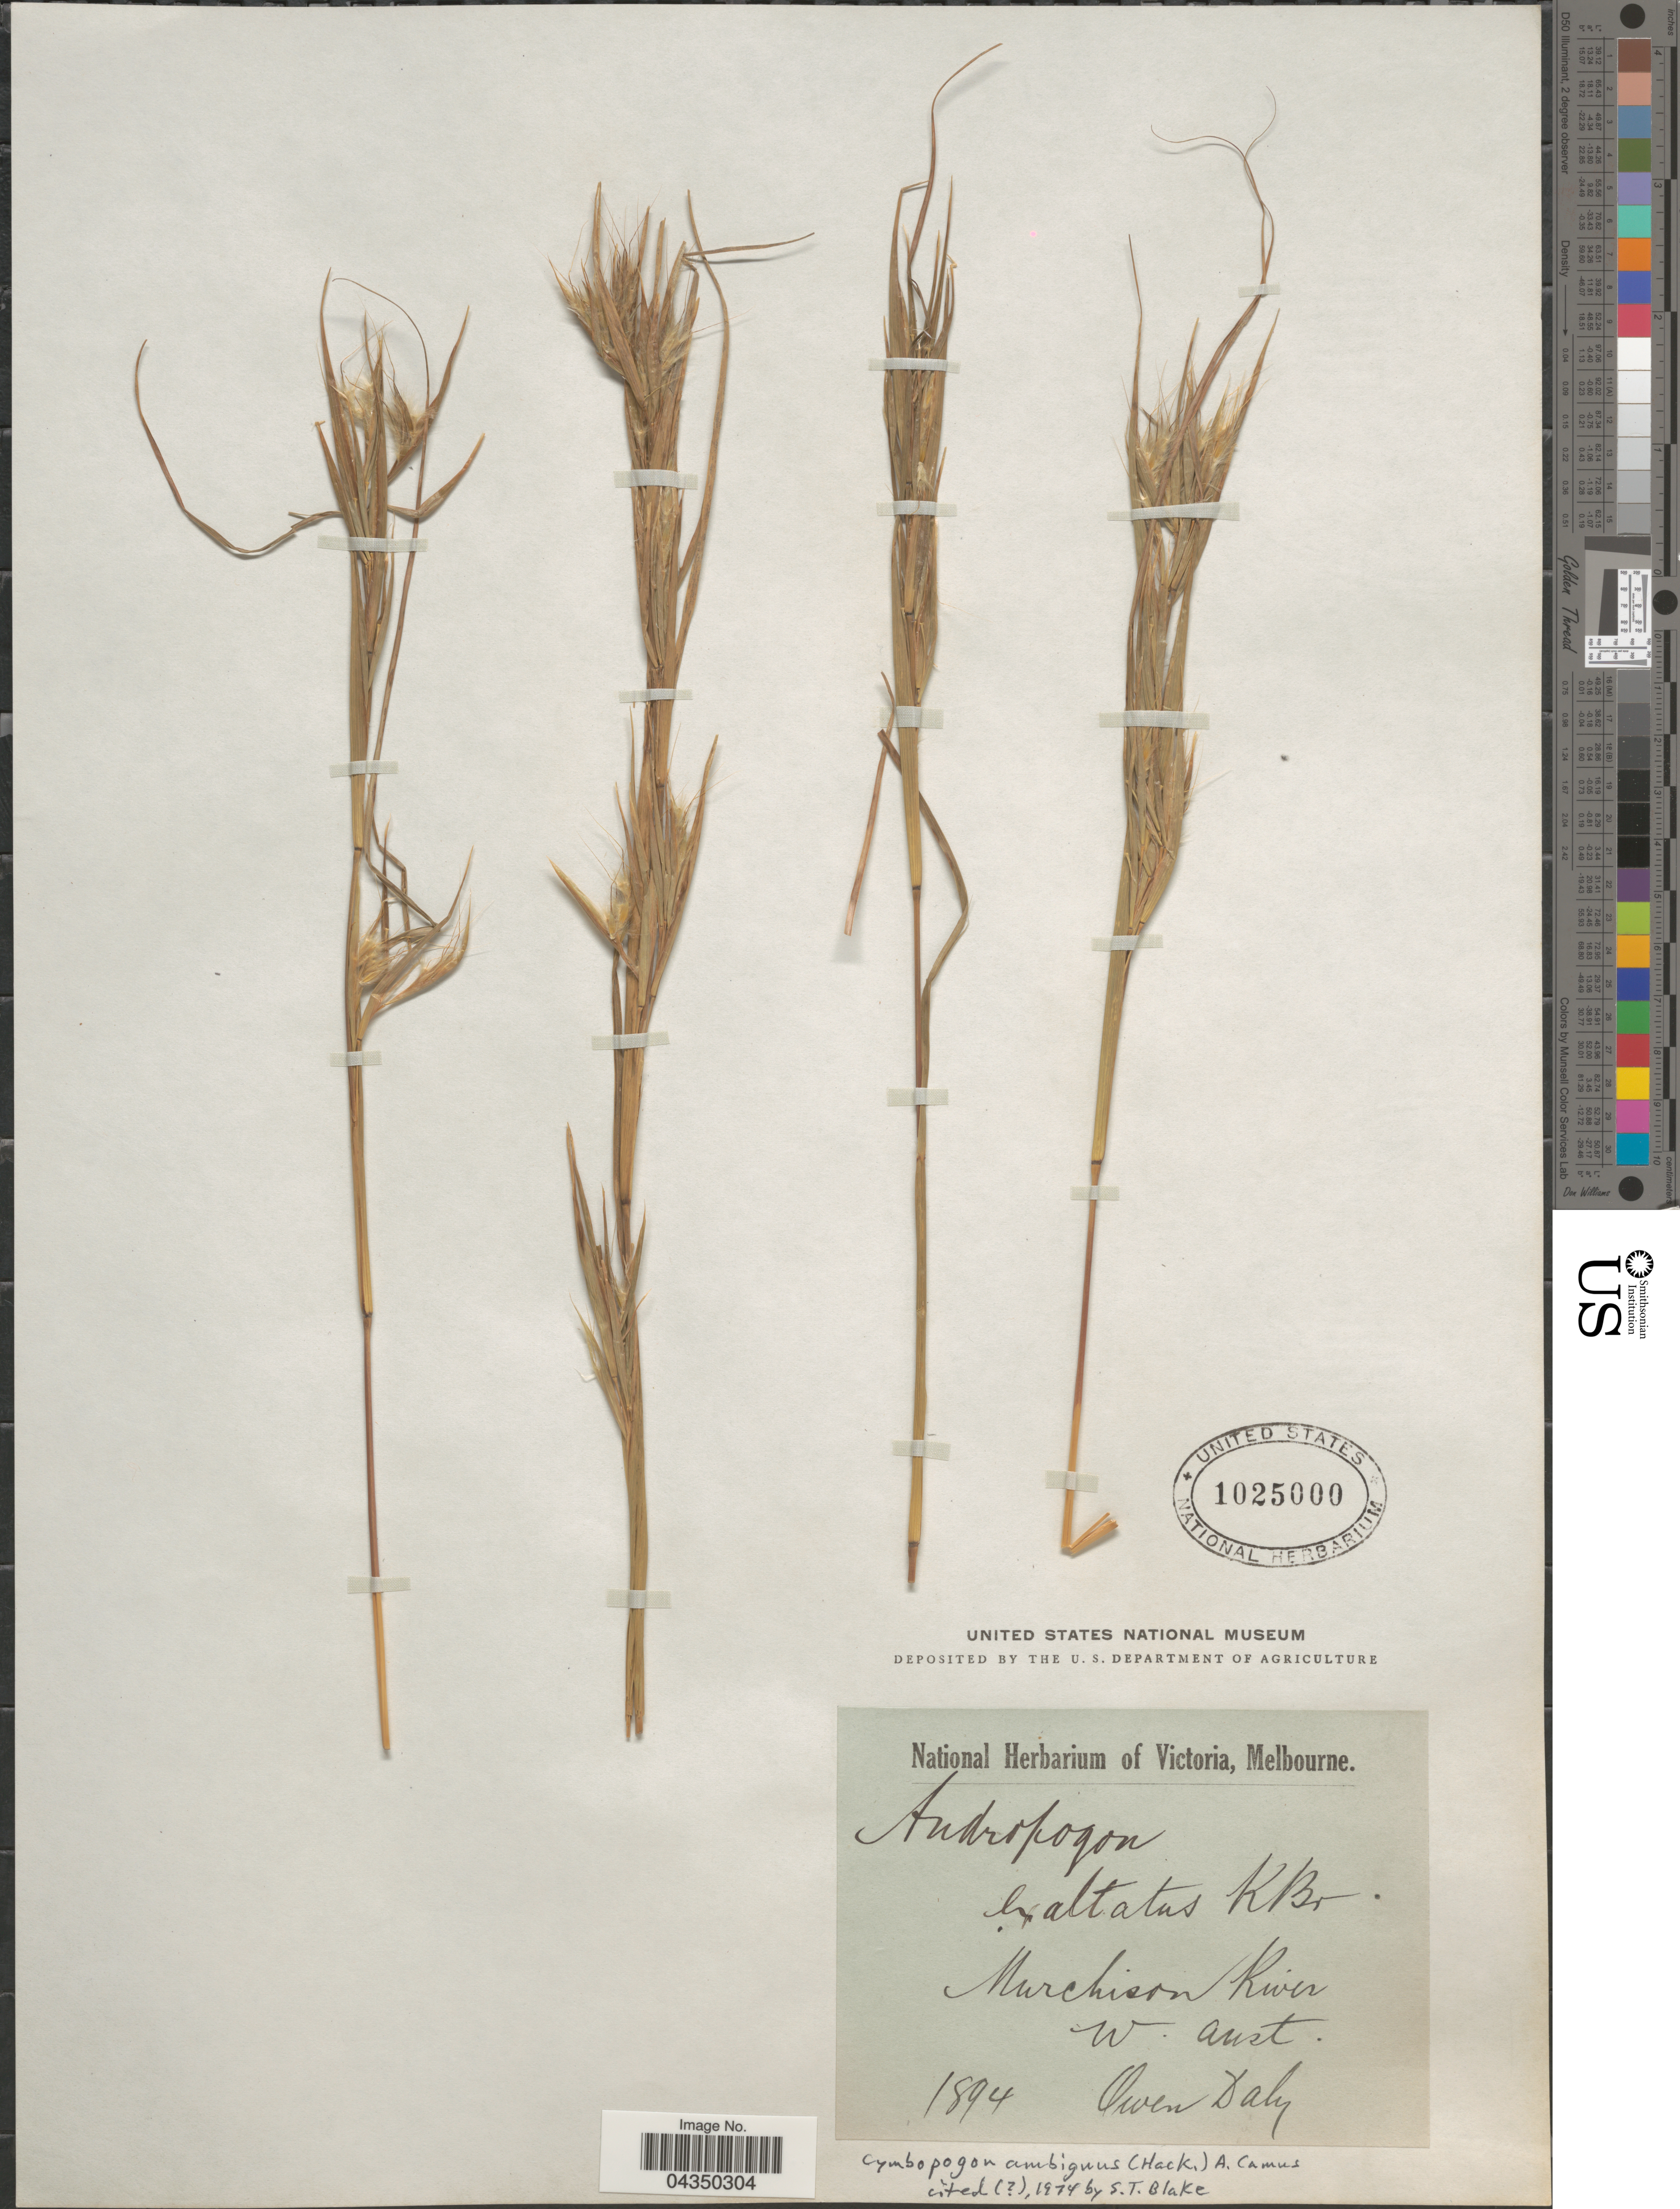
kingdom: Plantae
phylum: Tracheophyta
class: Liliopsida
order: Poales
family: Poaceae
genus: Cymbopogon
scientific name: Cymbopogon ambiguus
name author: A. Camus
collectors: O. Daly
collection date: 1894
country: Australia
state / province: Western Australia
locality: Murchison River. W. Aust.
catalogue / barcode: US 1025000